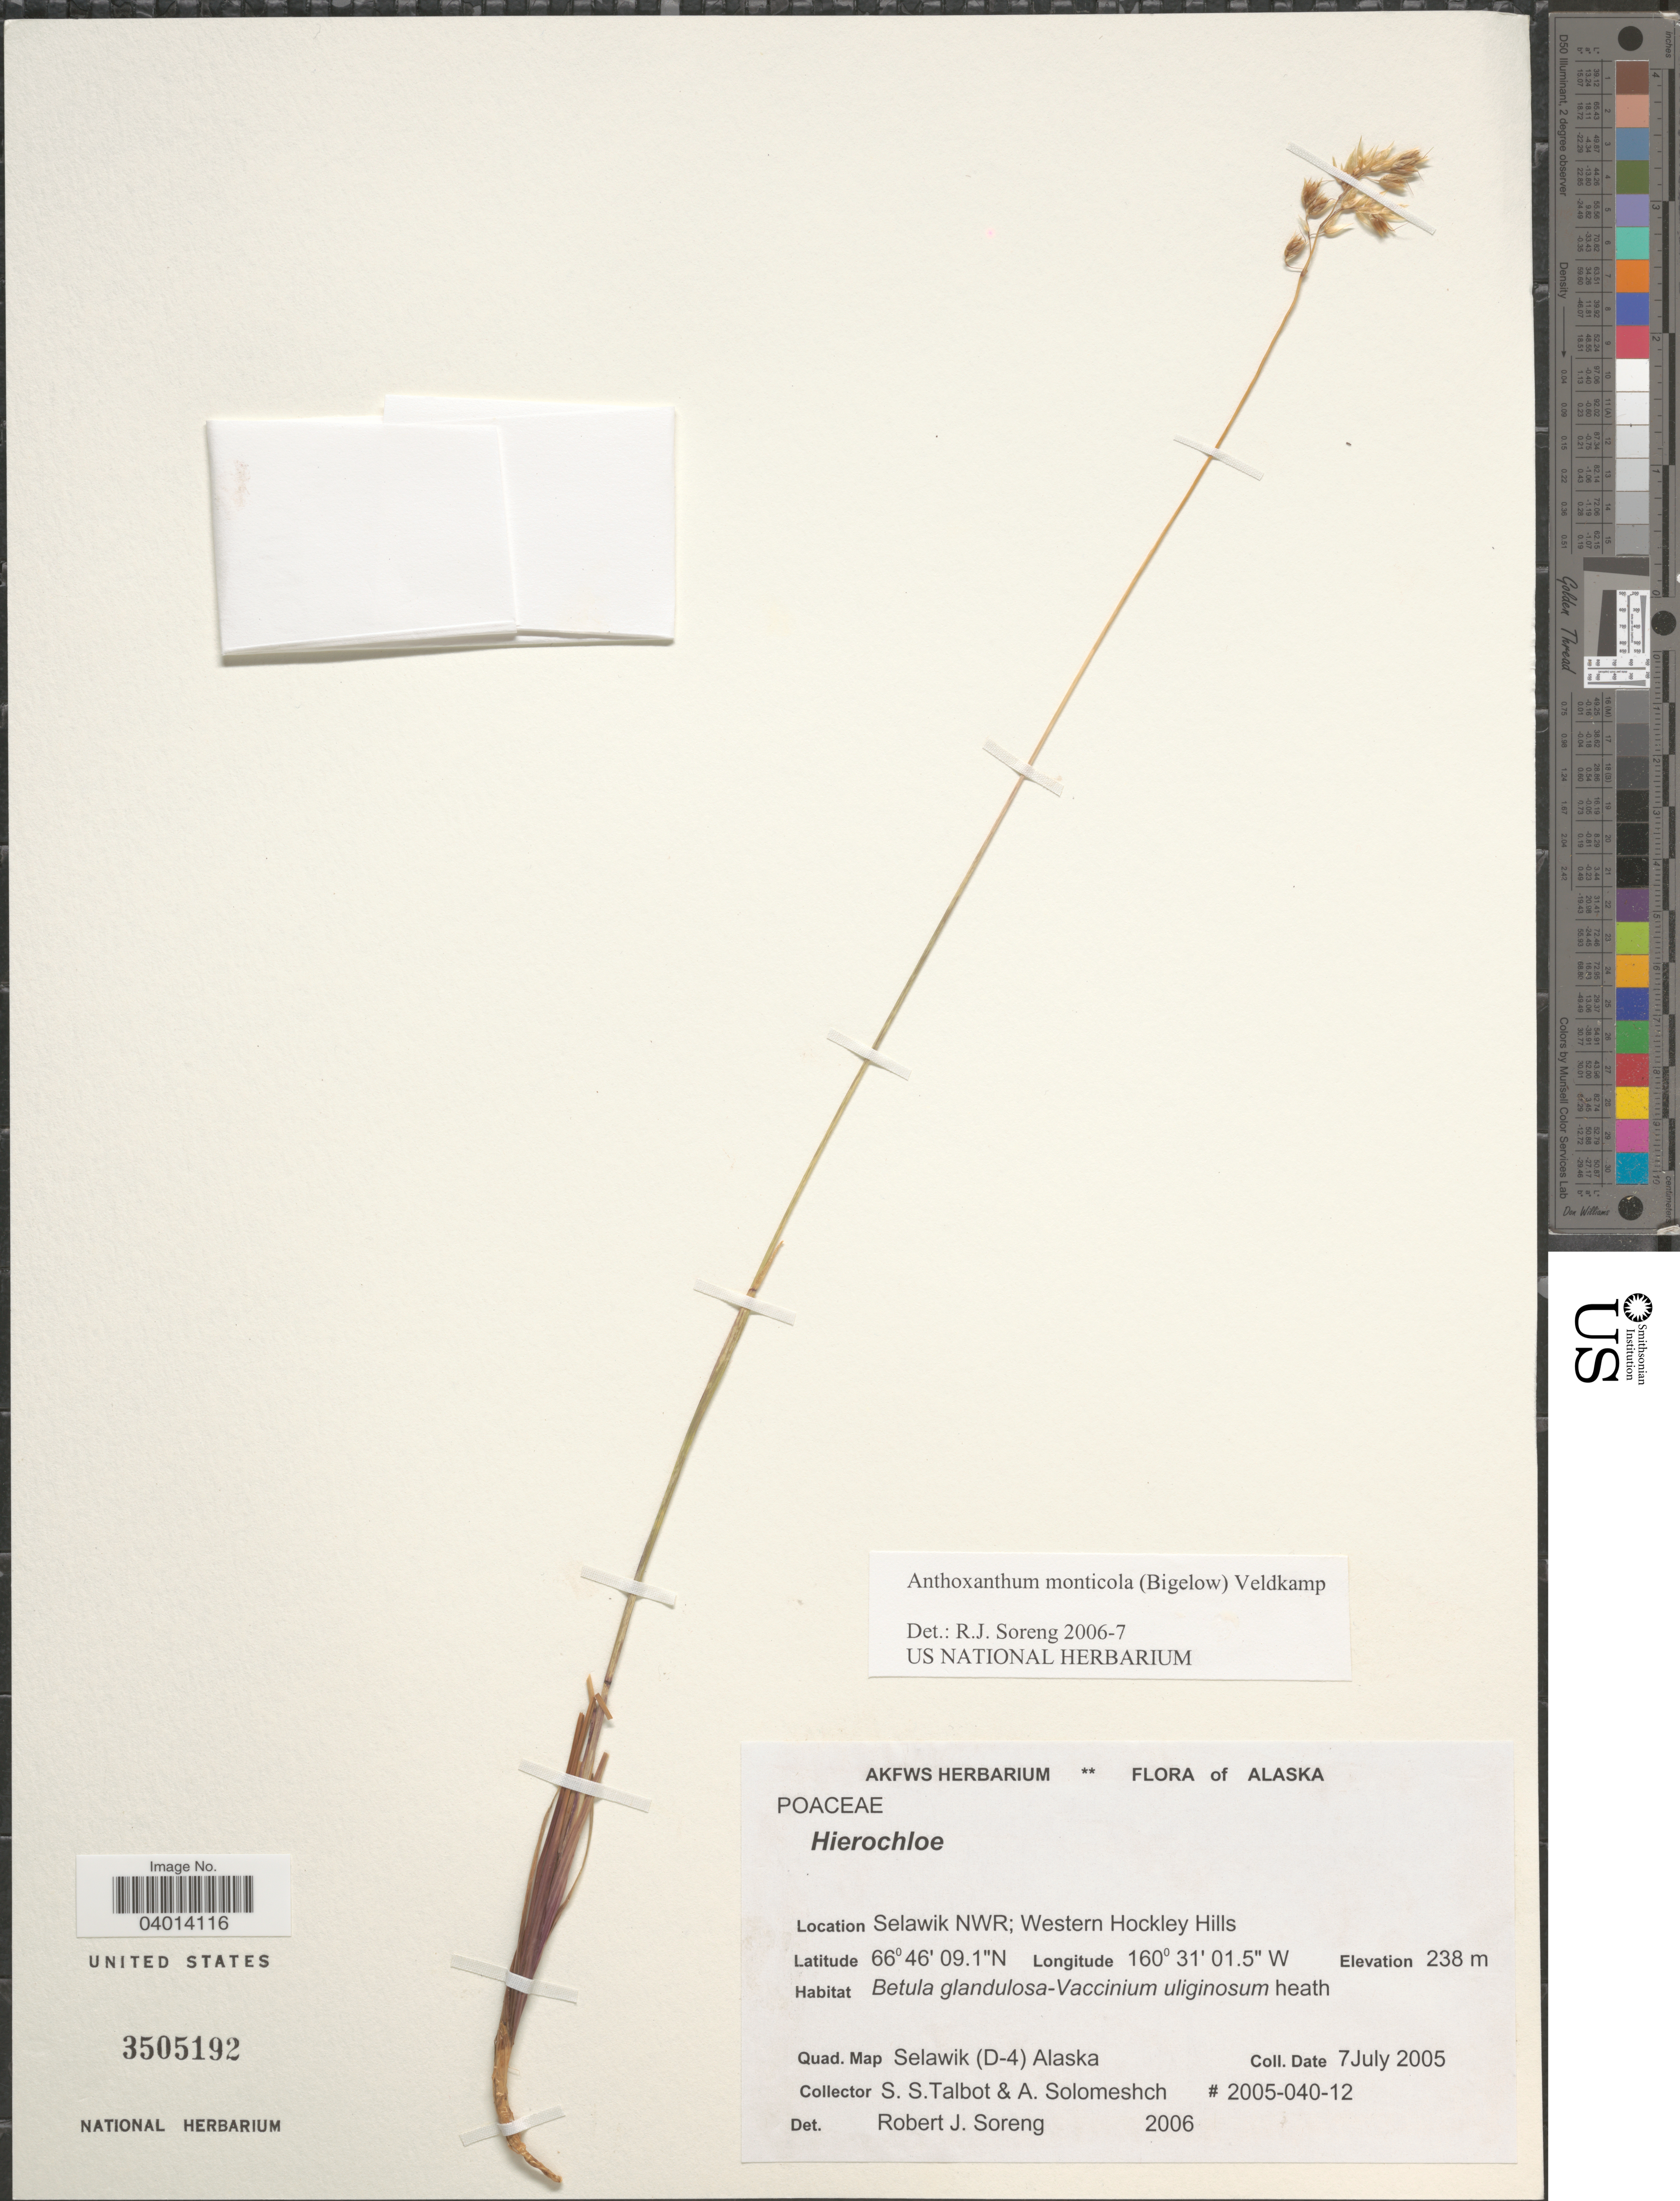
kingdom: Plantae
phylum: Tracheophyta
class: Liliopsida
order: Poales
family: Poaceae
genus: Anthoxanthum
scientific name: Anthoxanthum monticola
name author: (Bigelow) Veldkamp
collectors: S. S. Talbot & A. Solomeshch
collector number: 2005-040-12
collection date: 2005-07-07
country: United States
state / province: Alaska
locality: Selawik NWR; Western Hockley Hills. Quad. Map Selawik (D-4) Alaska.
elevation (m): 238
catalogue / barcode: US 3505192